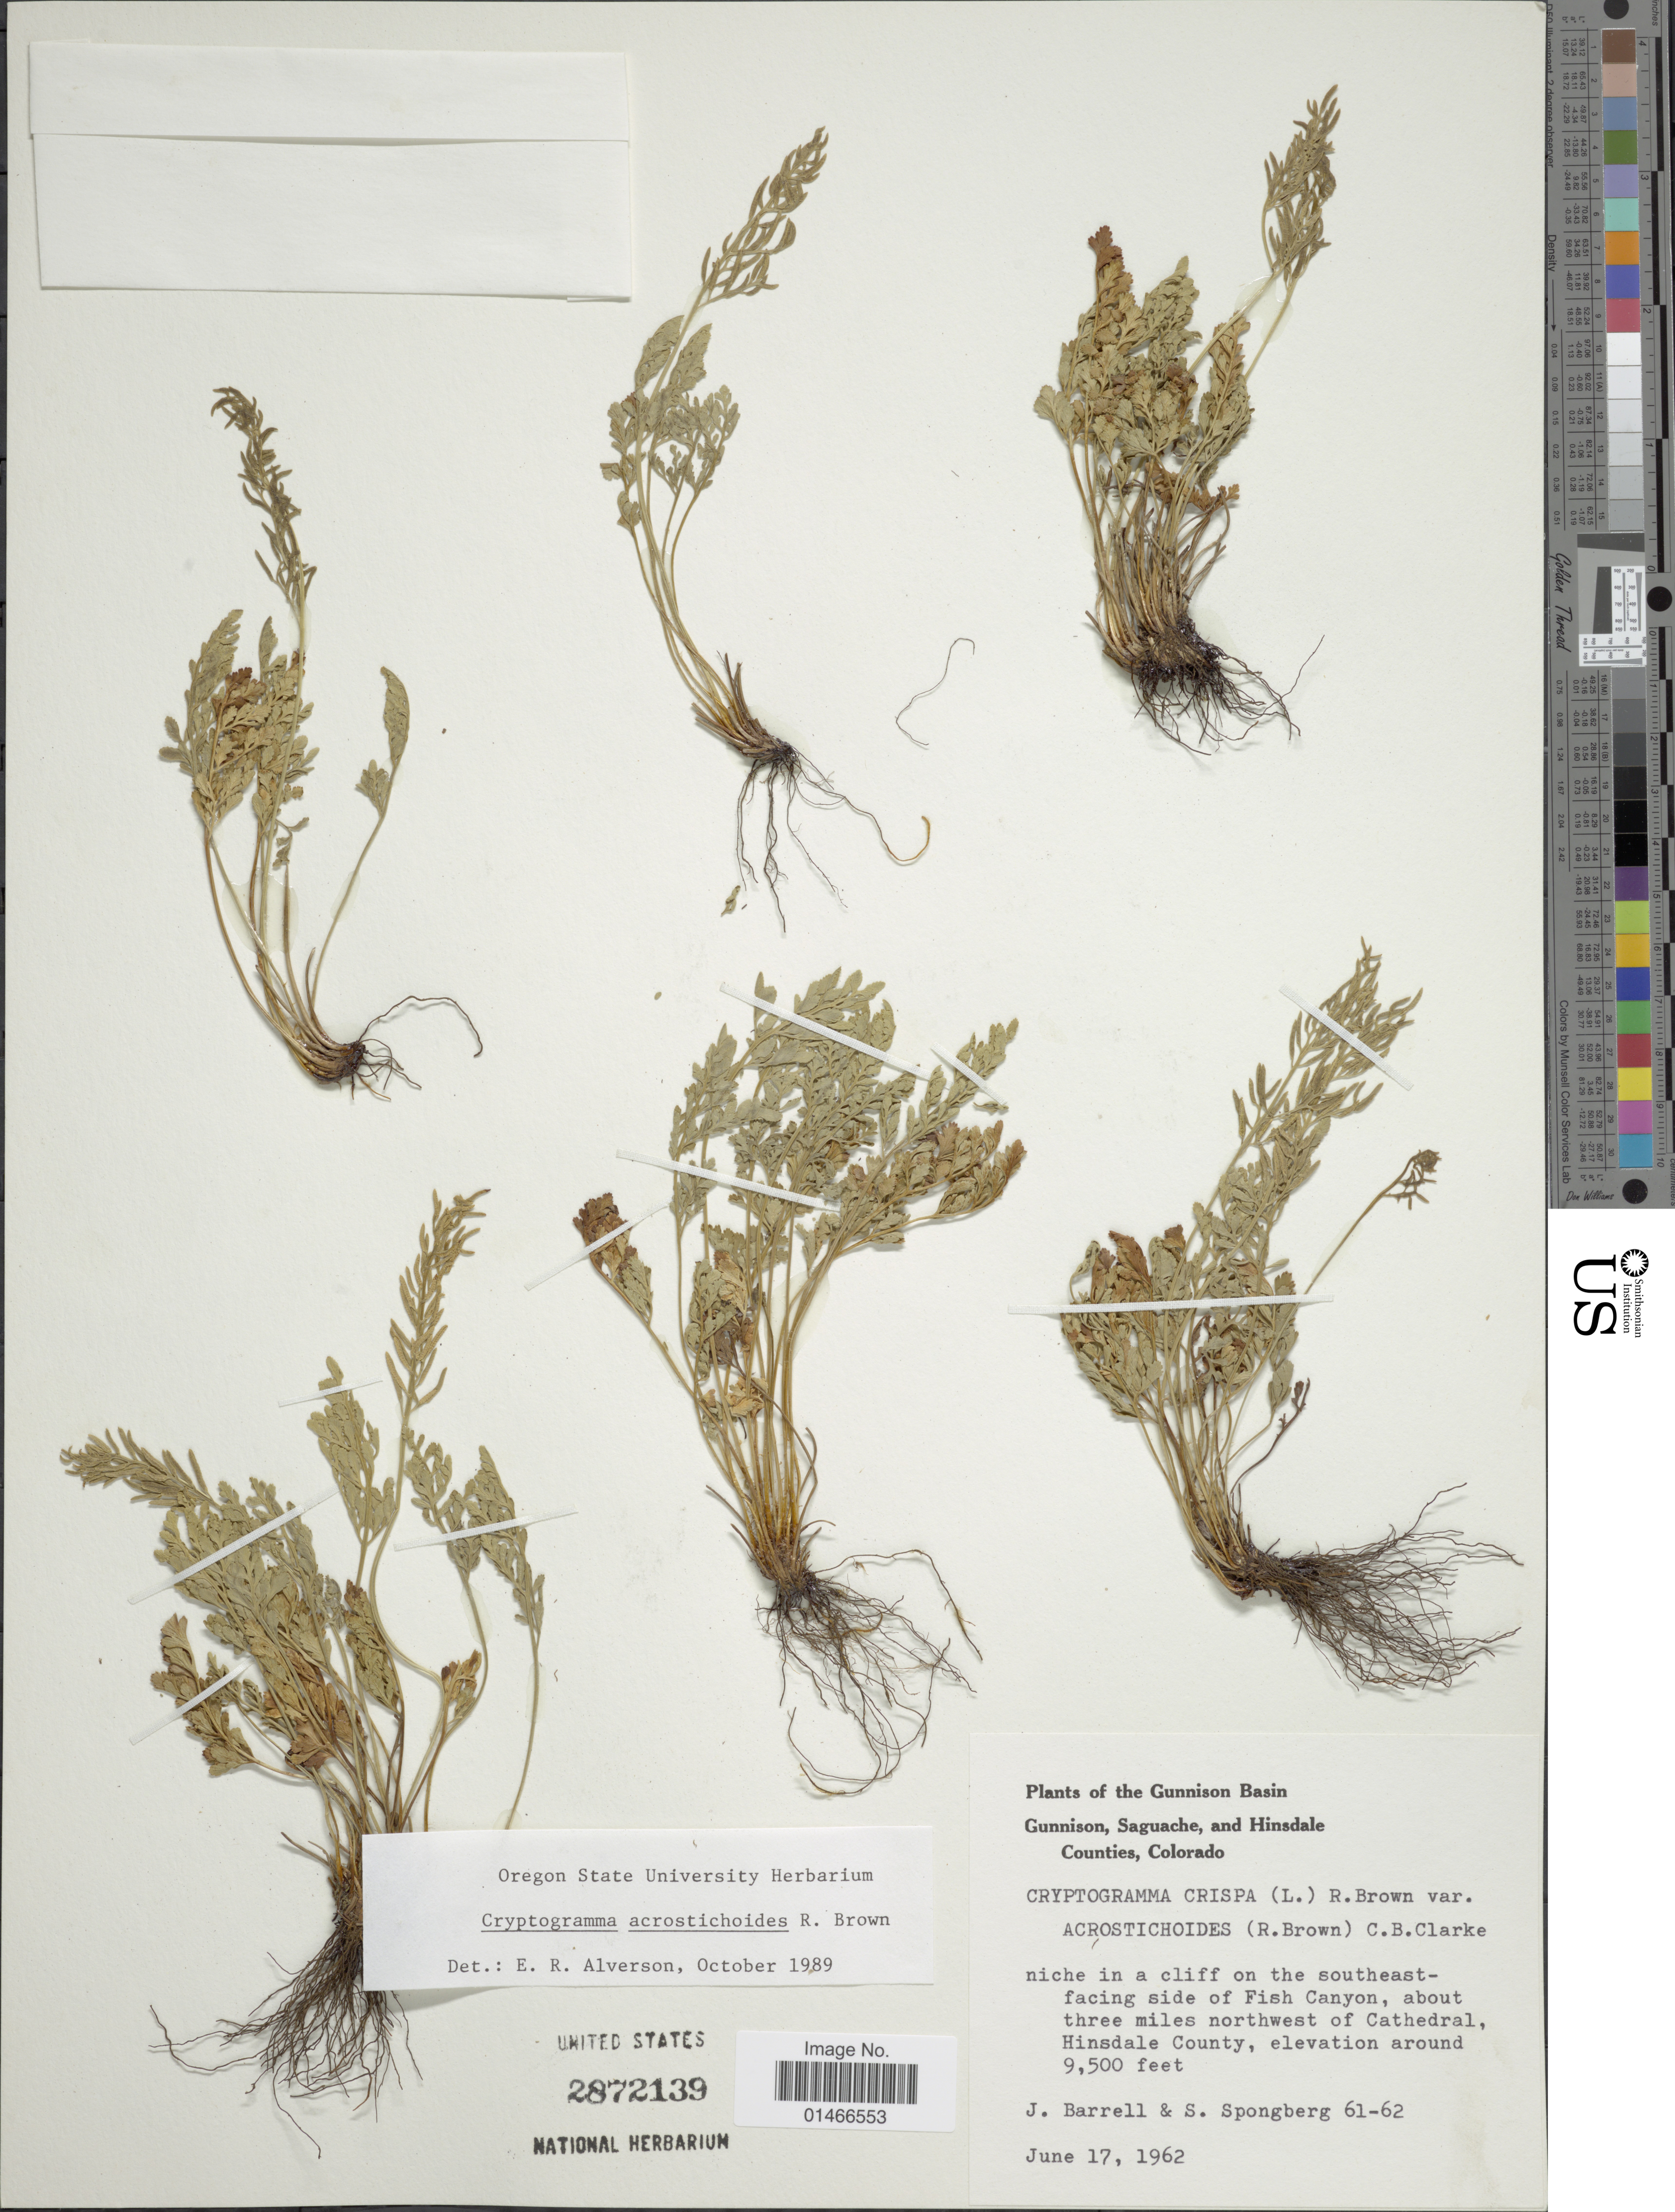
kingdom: Plantae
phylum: Tracheophyta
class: Polypodiopsida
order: Polypodiales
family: Pteridaceae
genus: Cryptogramma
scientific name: Cryptogramma acrostichoides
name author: R. Br.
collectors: J. Barrell & S. A.Spongberg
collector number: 61-62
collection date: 1962-06-17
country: United States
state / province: Colorado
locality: The Gunnison Basib Gunnison, Saguache, and Hinsdale Counties. Niche in a cliff on the southeast-facing side of Fish Canyon, about three miles northwest of Cathedral, Hinsdale County.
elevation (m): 2896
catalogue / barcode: US 2872139